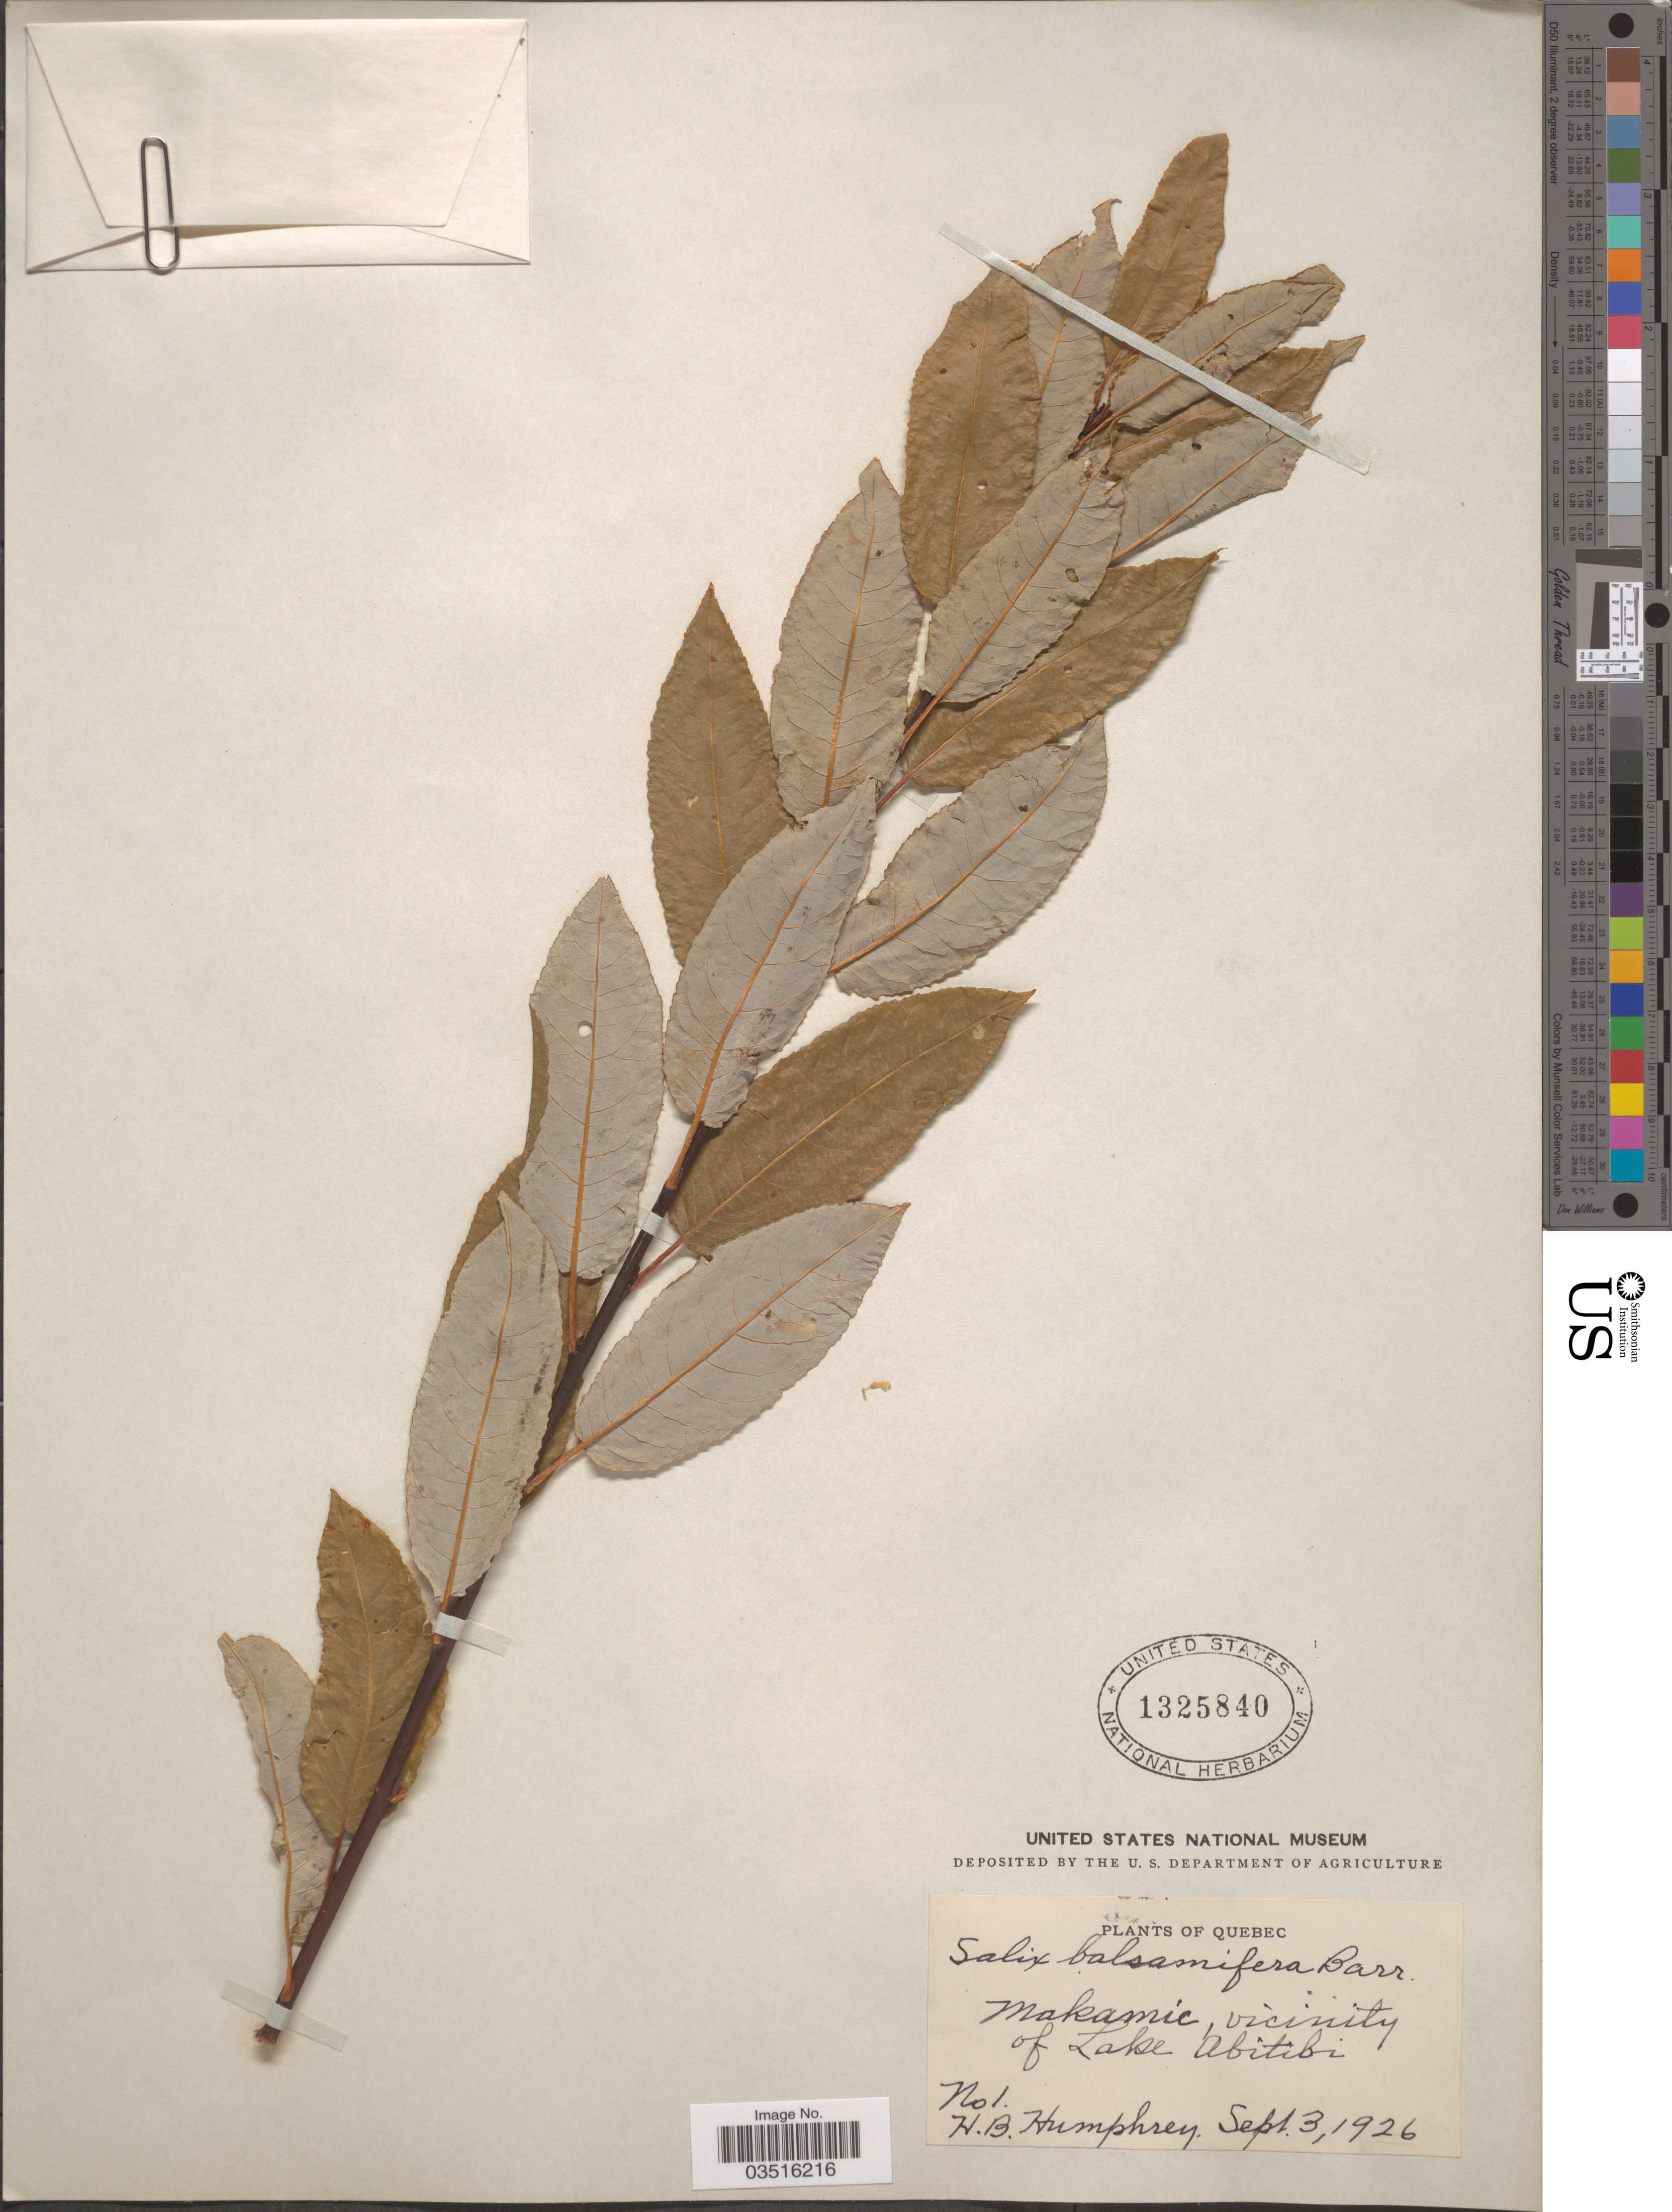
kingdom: Plantae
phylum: Tracheophyta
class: Magnoliopsida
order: Malpighiales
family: Salicaceae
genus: Salix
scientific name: Salix pyrifolia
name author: Ledeb.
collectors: H. Humphrey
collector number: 1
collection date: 1926-09-03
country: Canada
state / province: Quebec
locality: Makamic, vicinity of Lake Abitibi.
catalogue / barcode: US 1325840